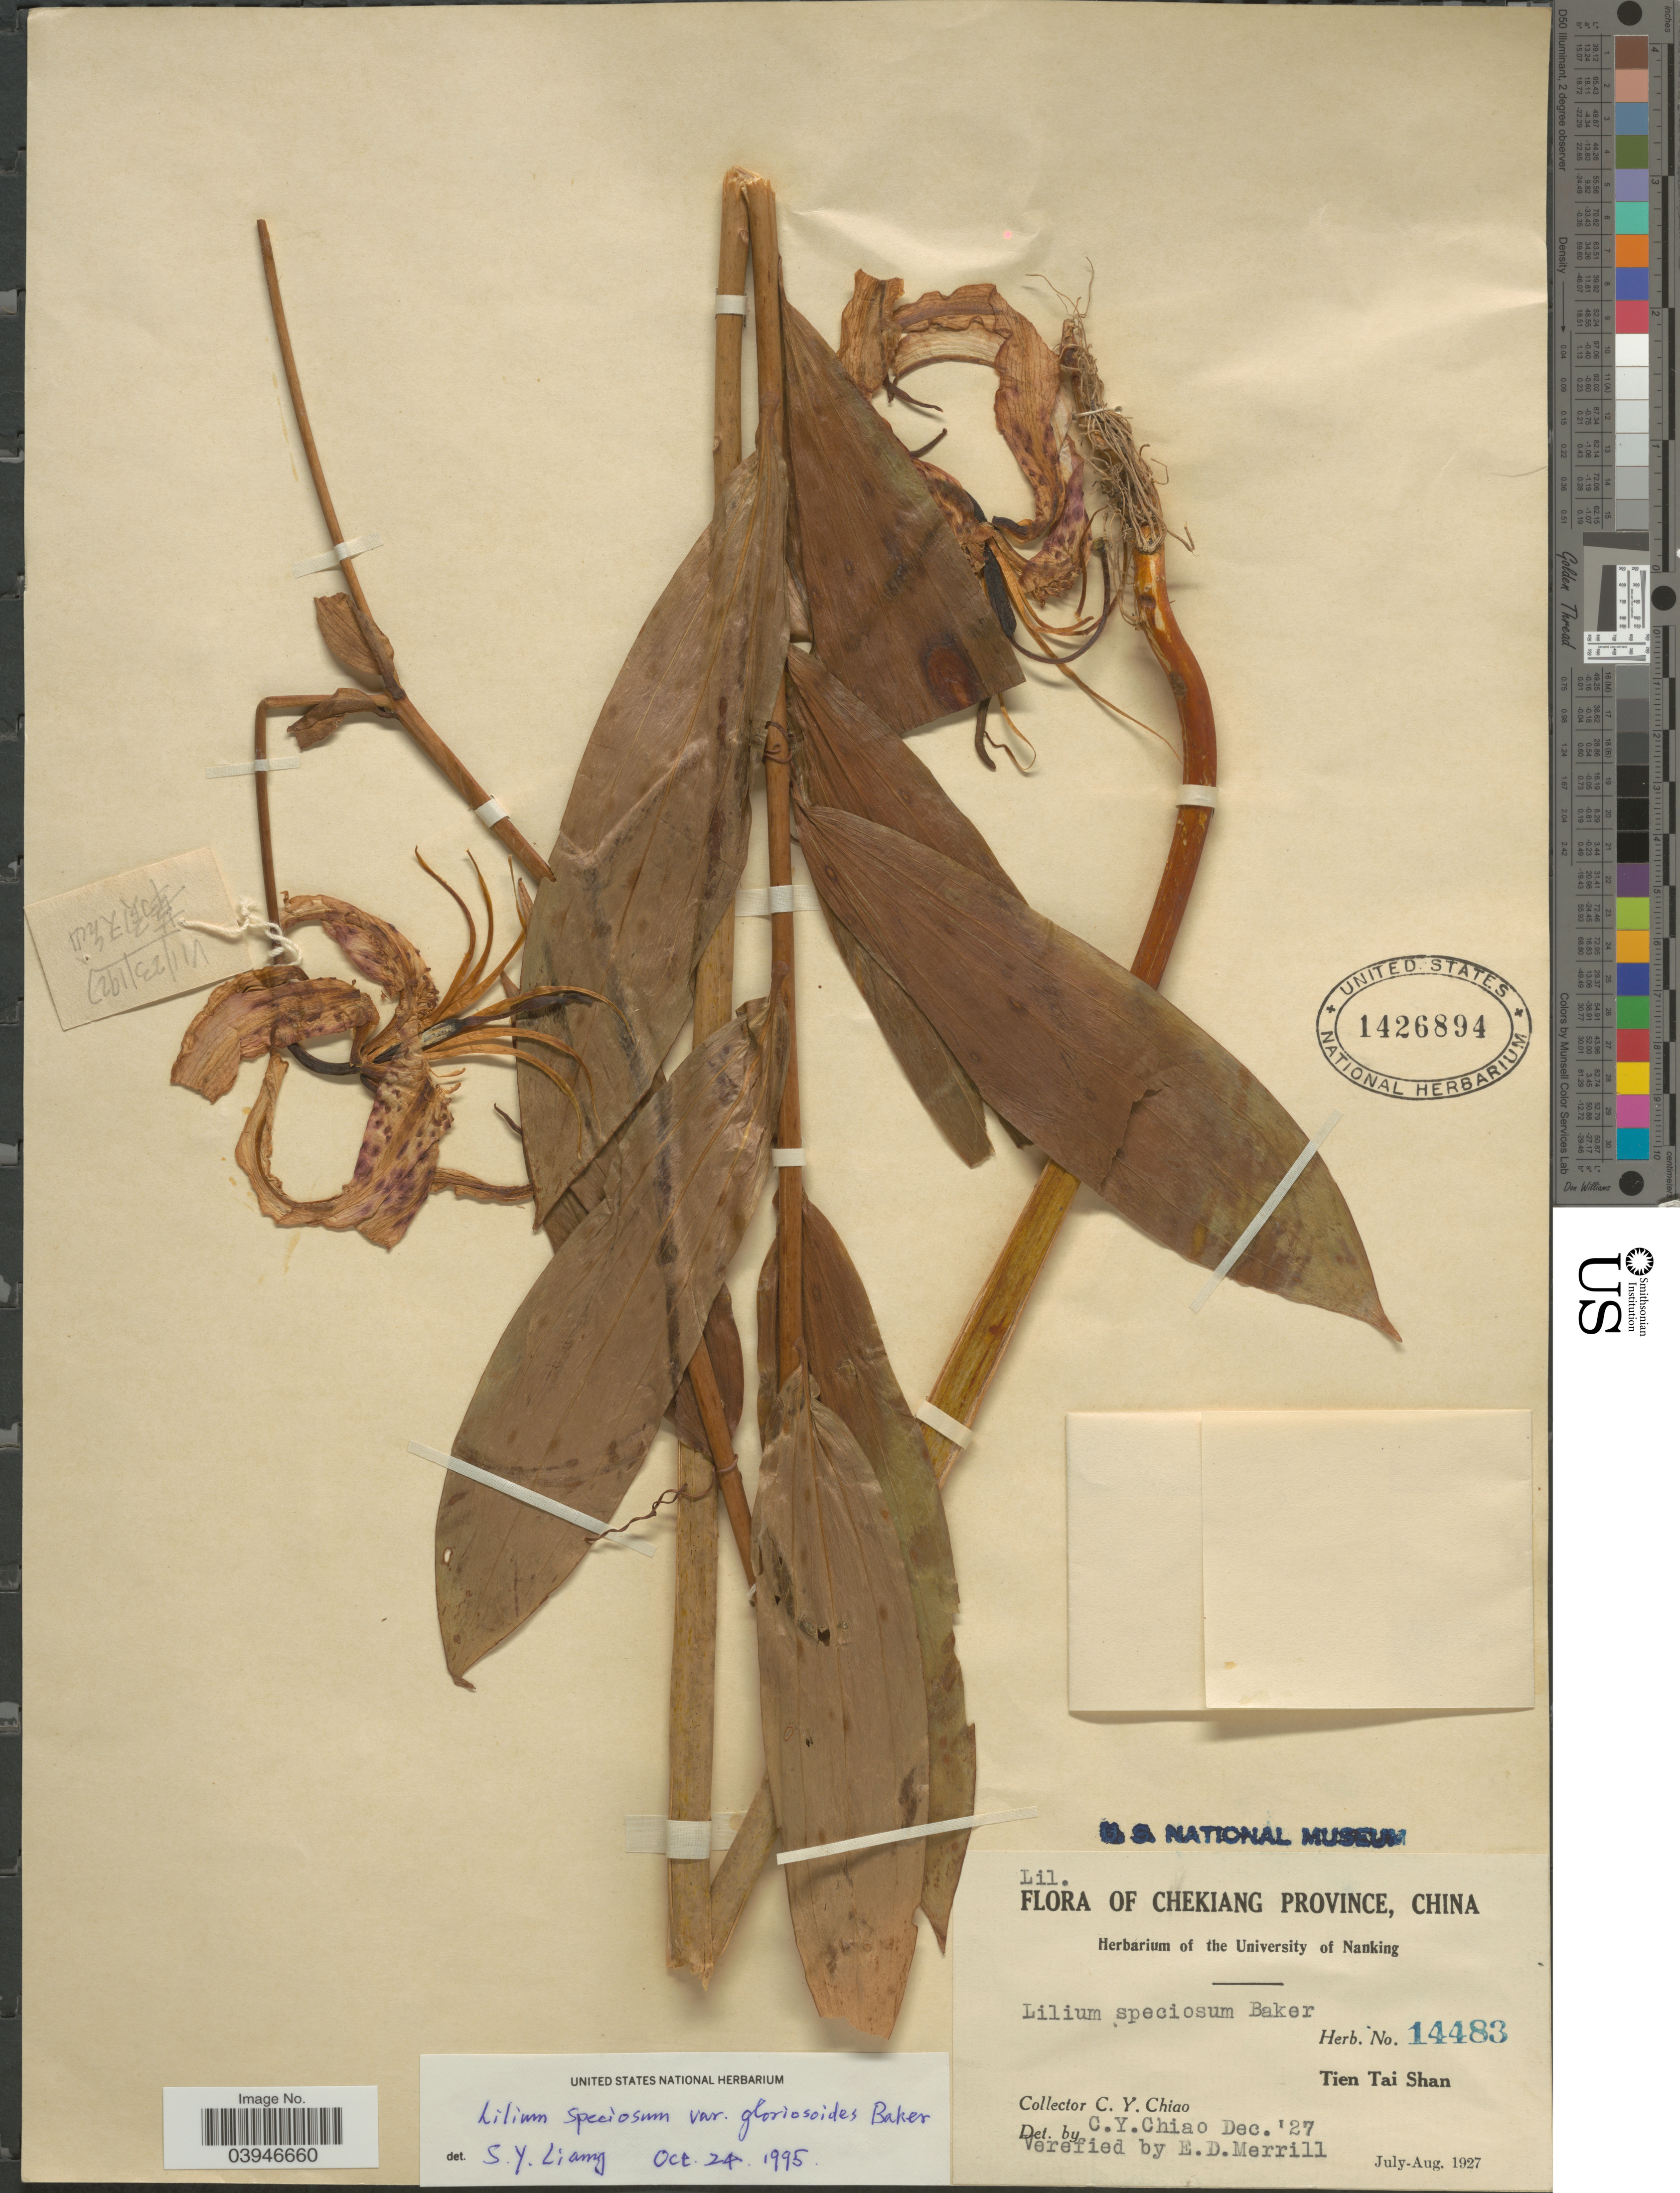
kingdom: Plantae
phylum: Tracheophyta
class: Liliopsida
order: Liliales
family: Liliaceae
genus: Lilium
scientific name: Lilium speciosum var. gloriosoides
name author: Baker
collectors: C. Y. Chiao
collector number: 14483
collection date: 1927-07/1927-08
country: China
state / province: Zhejiang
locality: Chekiang Province. Tien Tai Shan.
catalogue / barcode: US 1426894